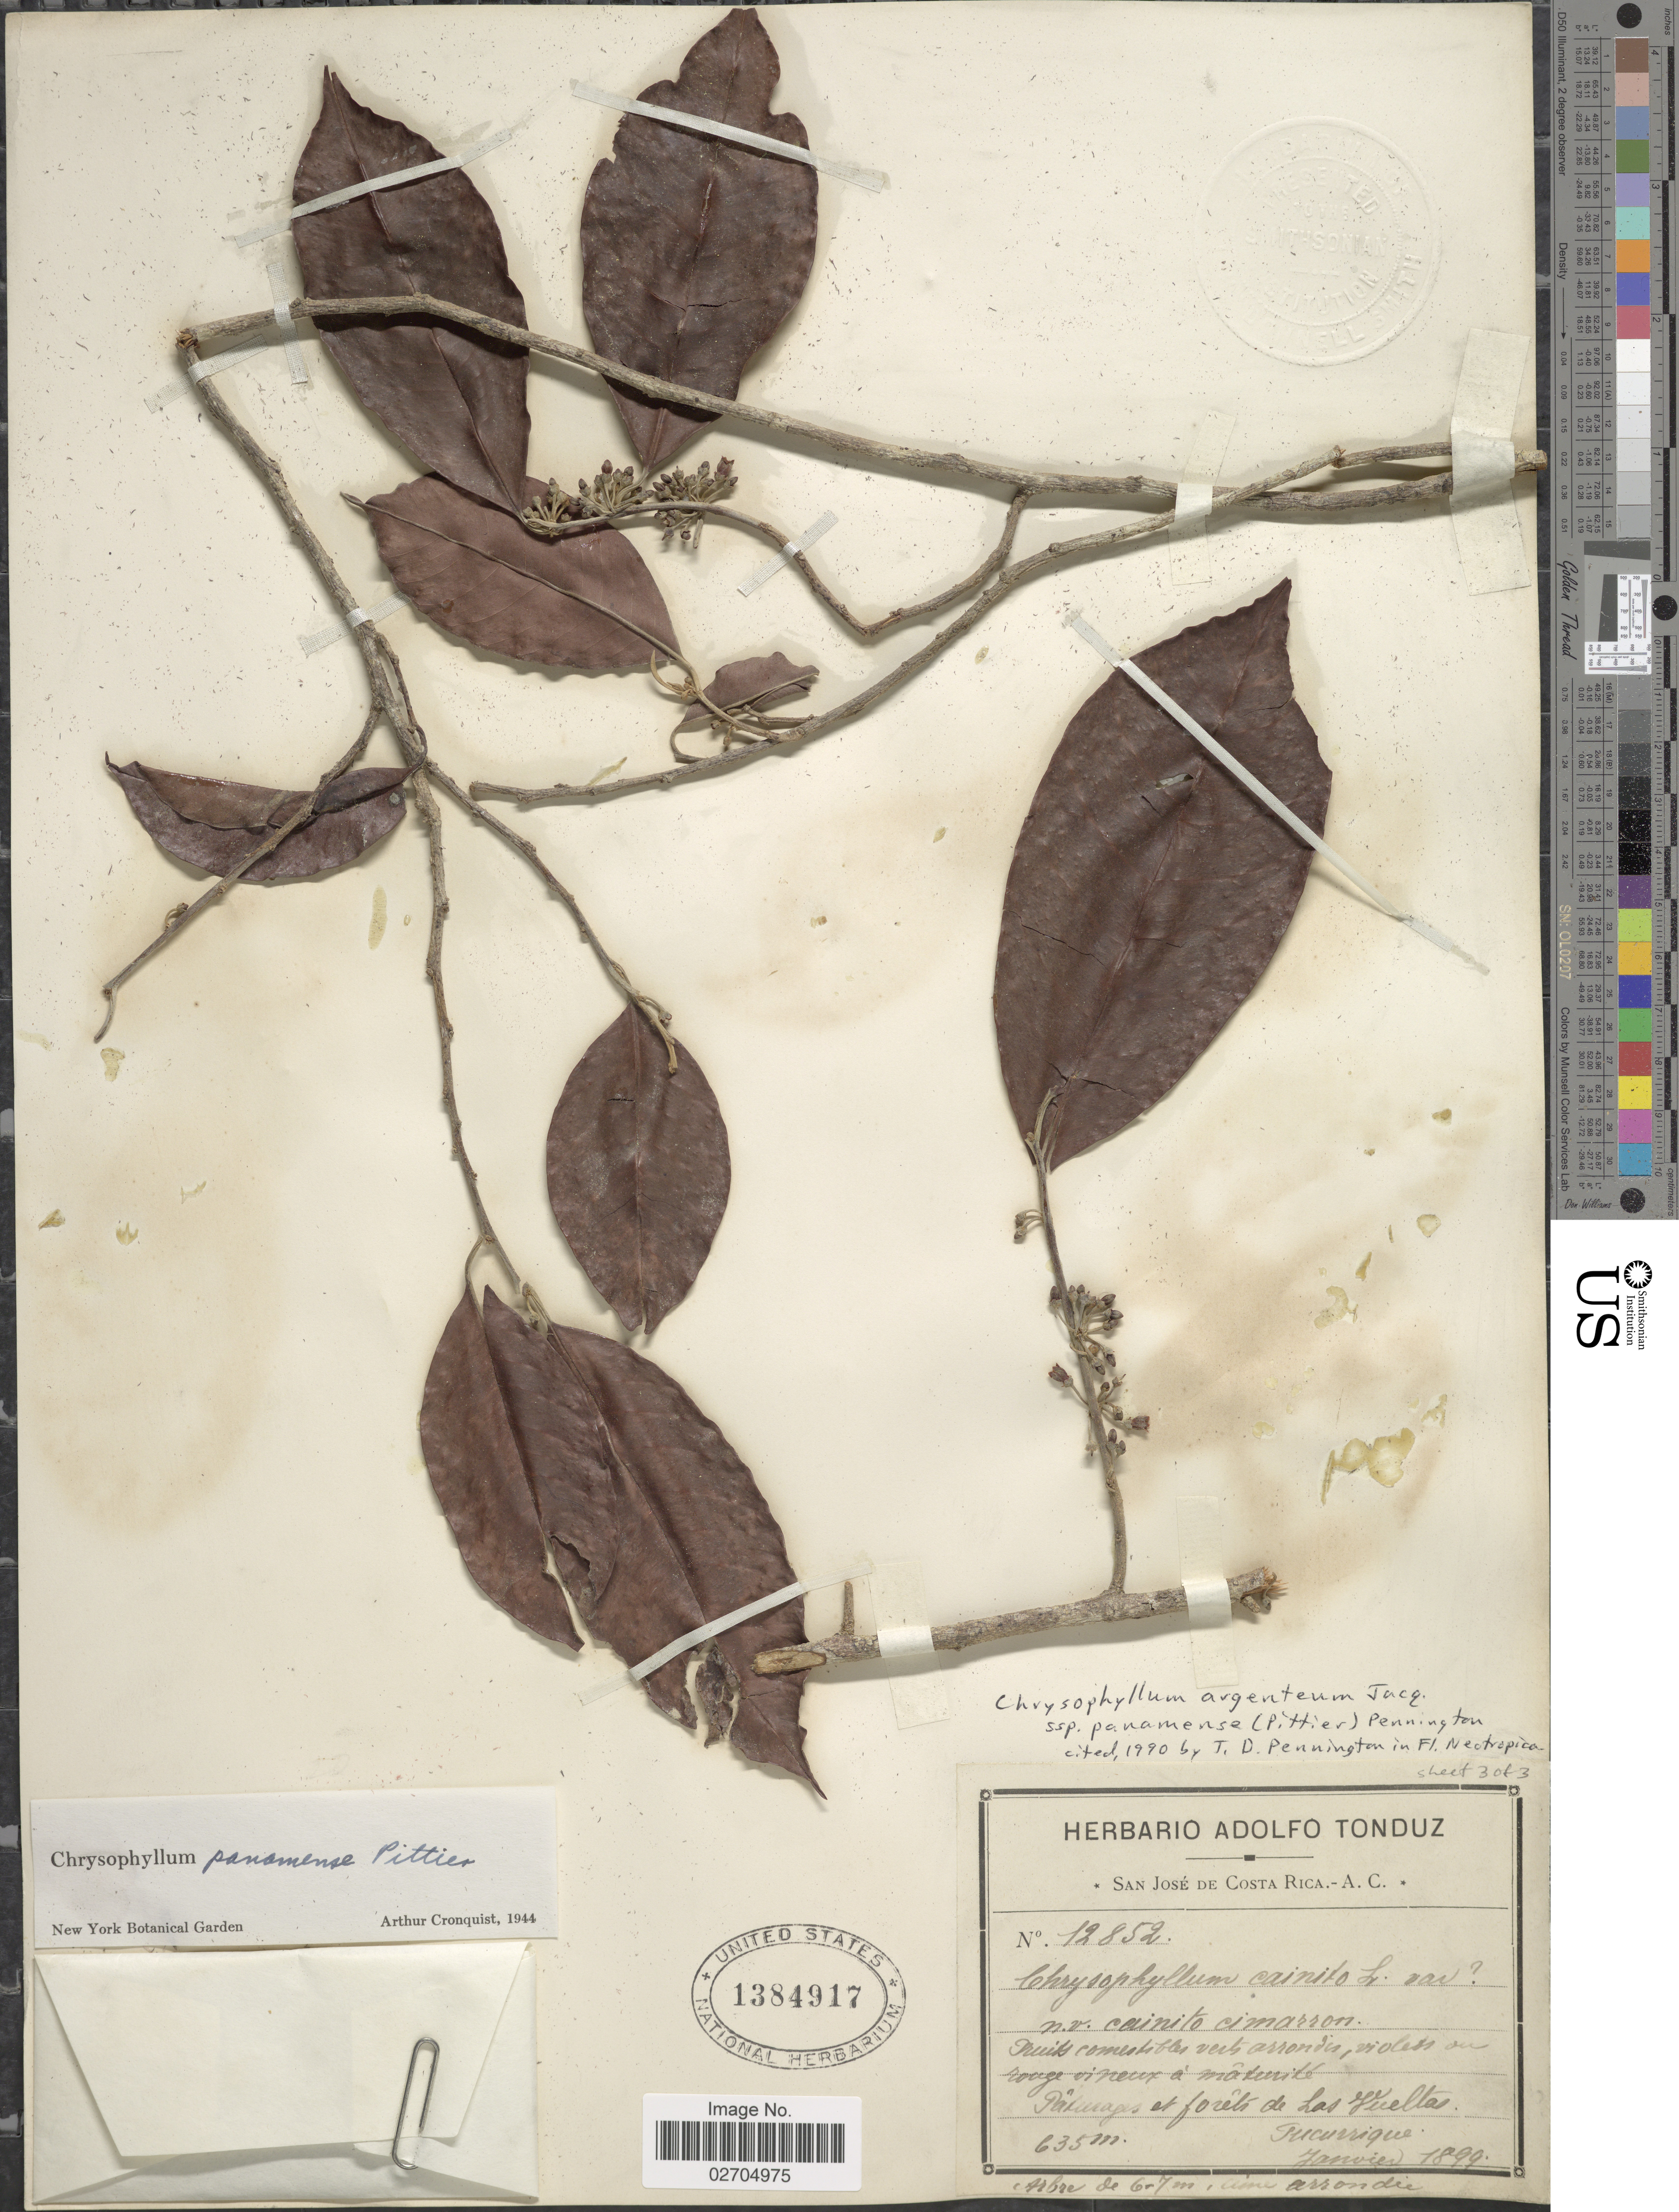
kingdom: Plantae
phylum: Tracheophyta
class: Magnoliopsida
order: Ericales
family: Sapotaceae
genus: Chrysophyllum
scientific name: Chrysophyllum argenteum subsp. panamense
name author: Jacq.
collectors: ex Herb. Adolfo Tonduz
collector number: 12852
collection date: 1899-01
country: Costa Rica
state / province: Cartago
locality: Pâturages et forêts de Las Vueltas, Tucurrique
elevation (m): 635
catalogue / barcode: US 1384917